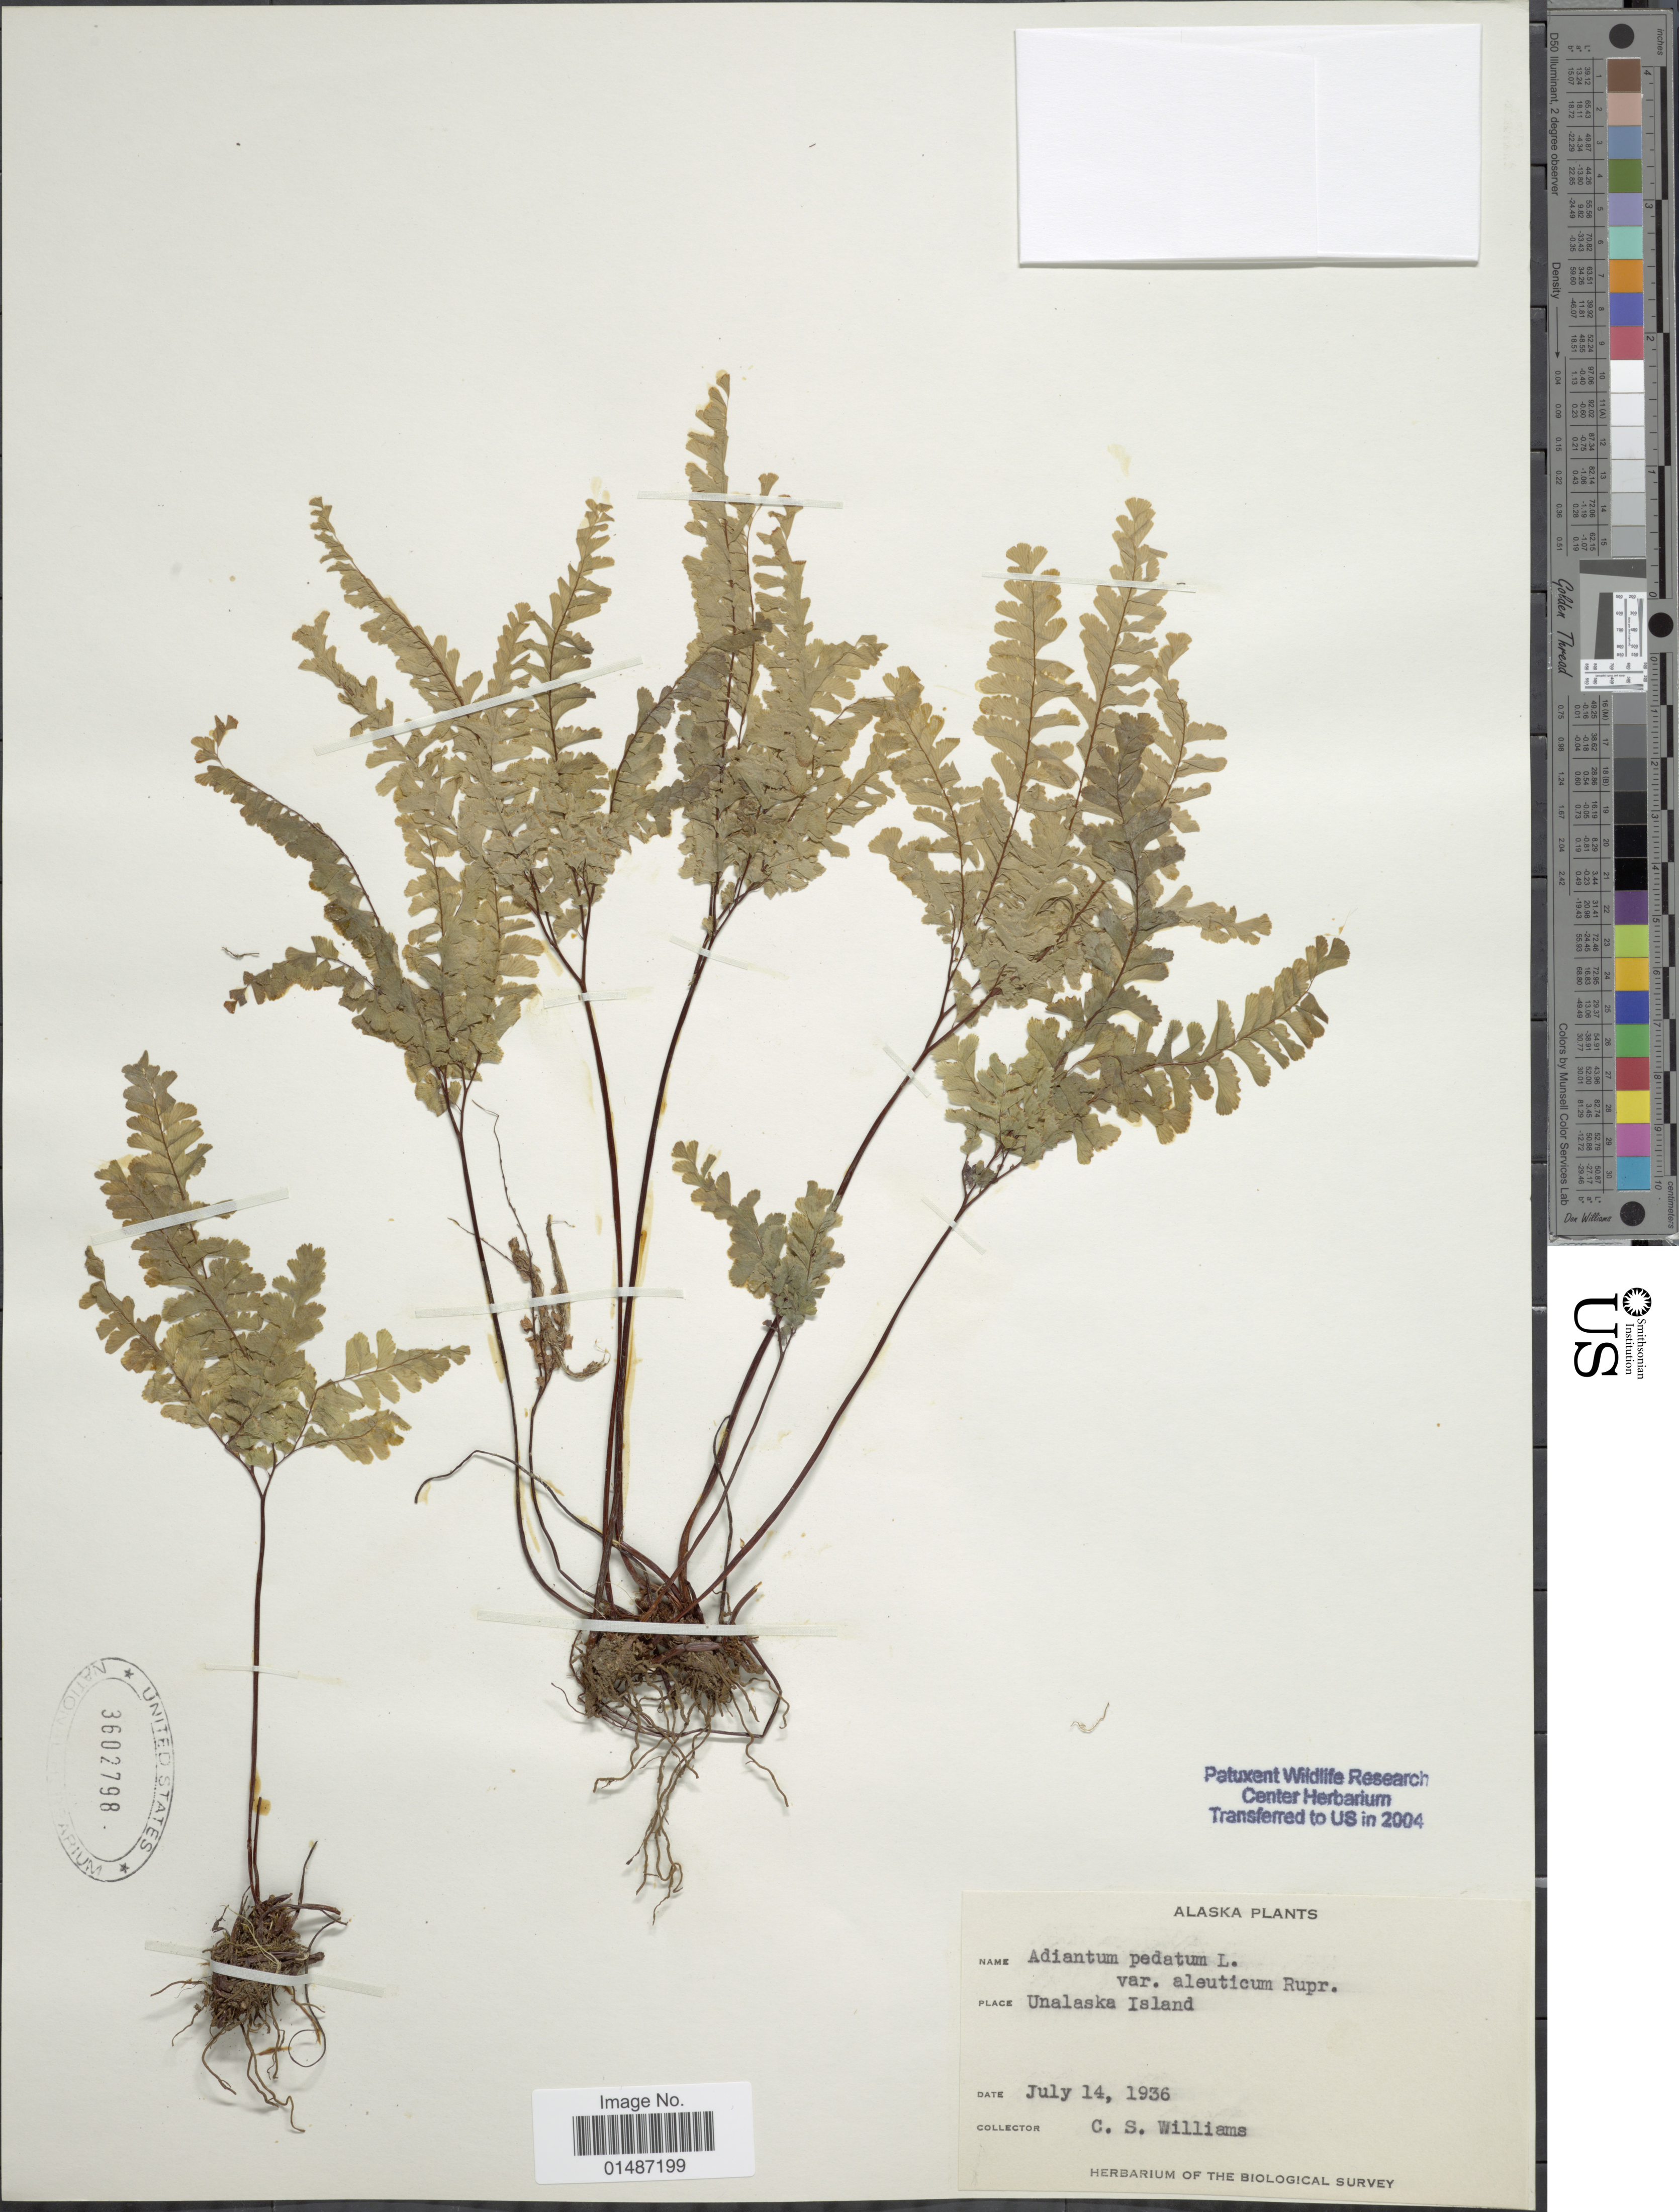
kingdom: Plantae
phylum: Tracheophyta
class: Polypodiopsida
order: Polypodiales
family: Pteridaceae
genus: Adiantum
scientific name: Adiantum pedatum subsp. aleuticum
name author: (Rupr.) Calder & Roy L. Taylor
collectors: C. Williams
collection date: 1936-07-14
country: United States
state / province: Alaska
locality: Unalaska Island.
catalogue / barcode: US 3602798